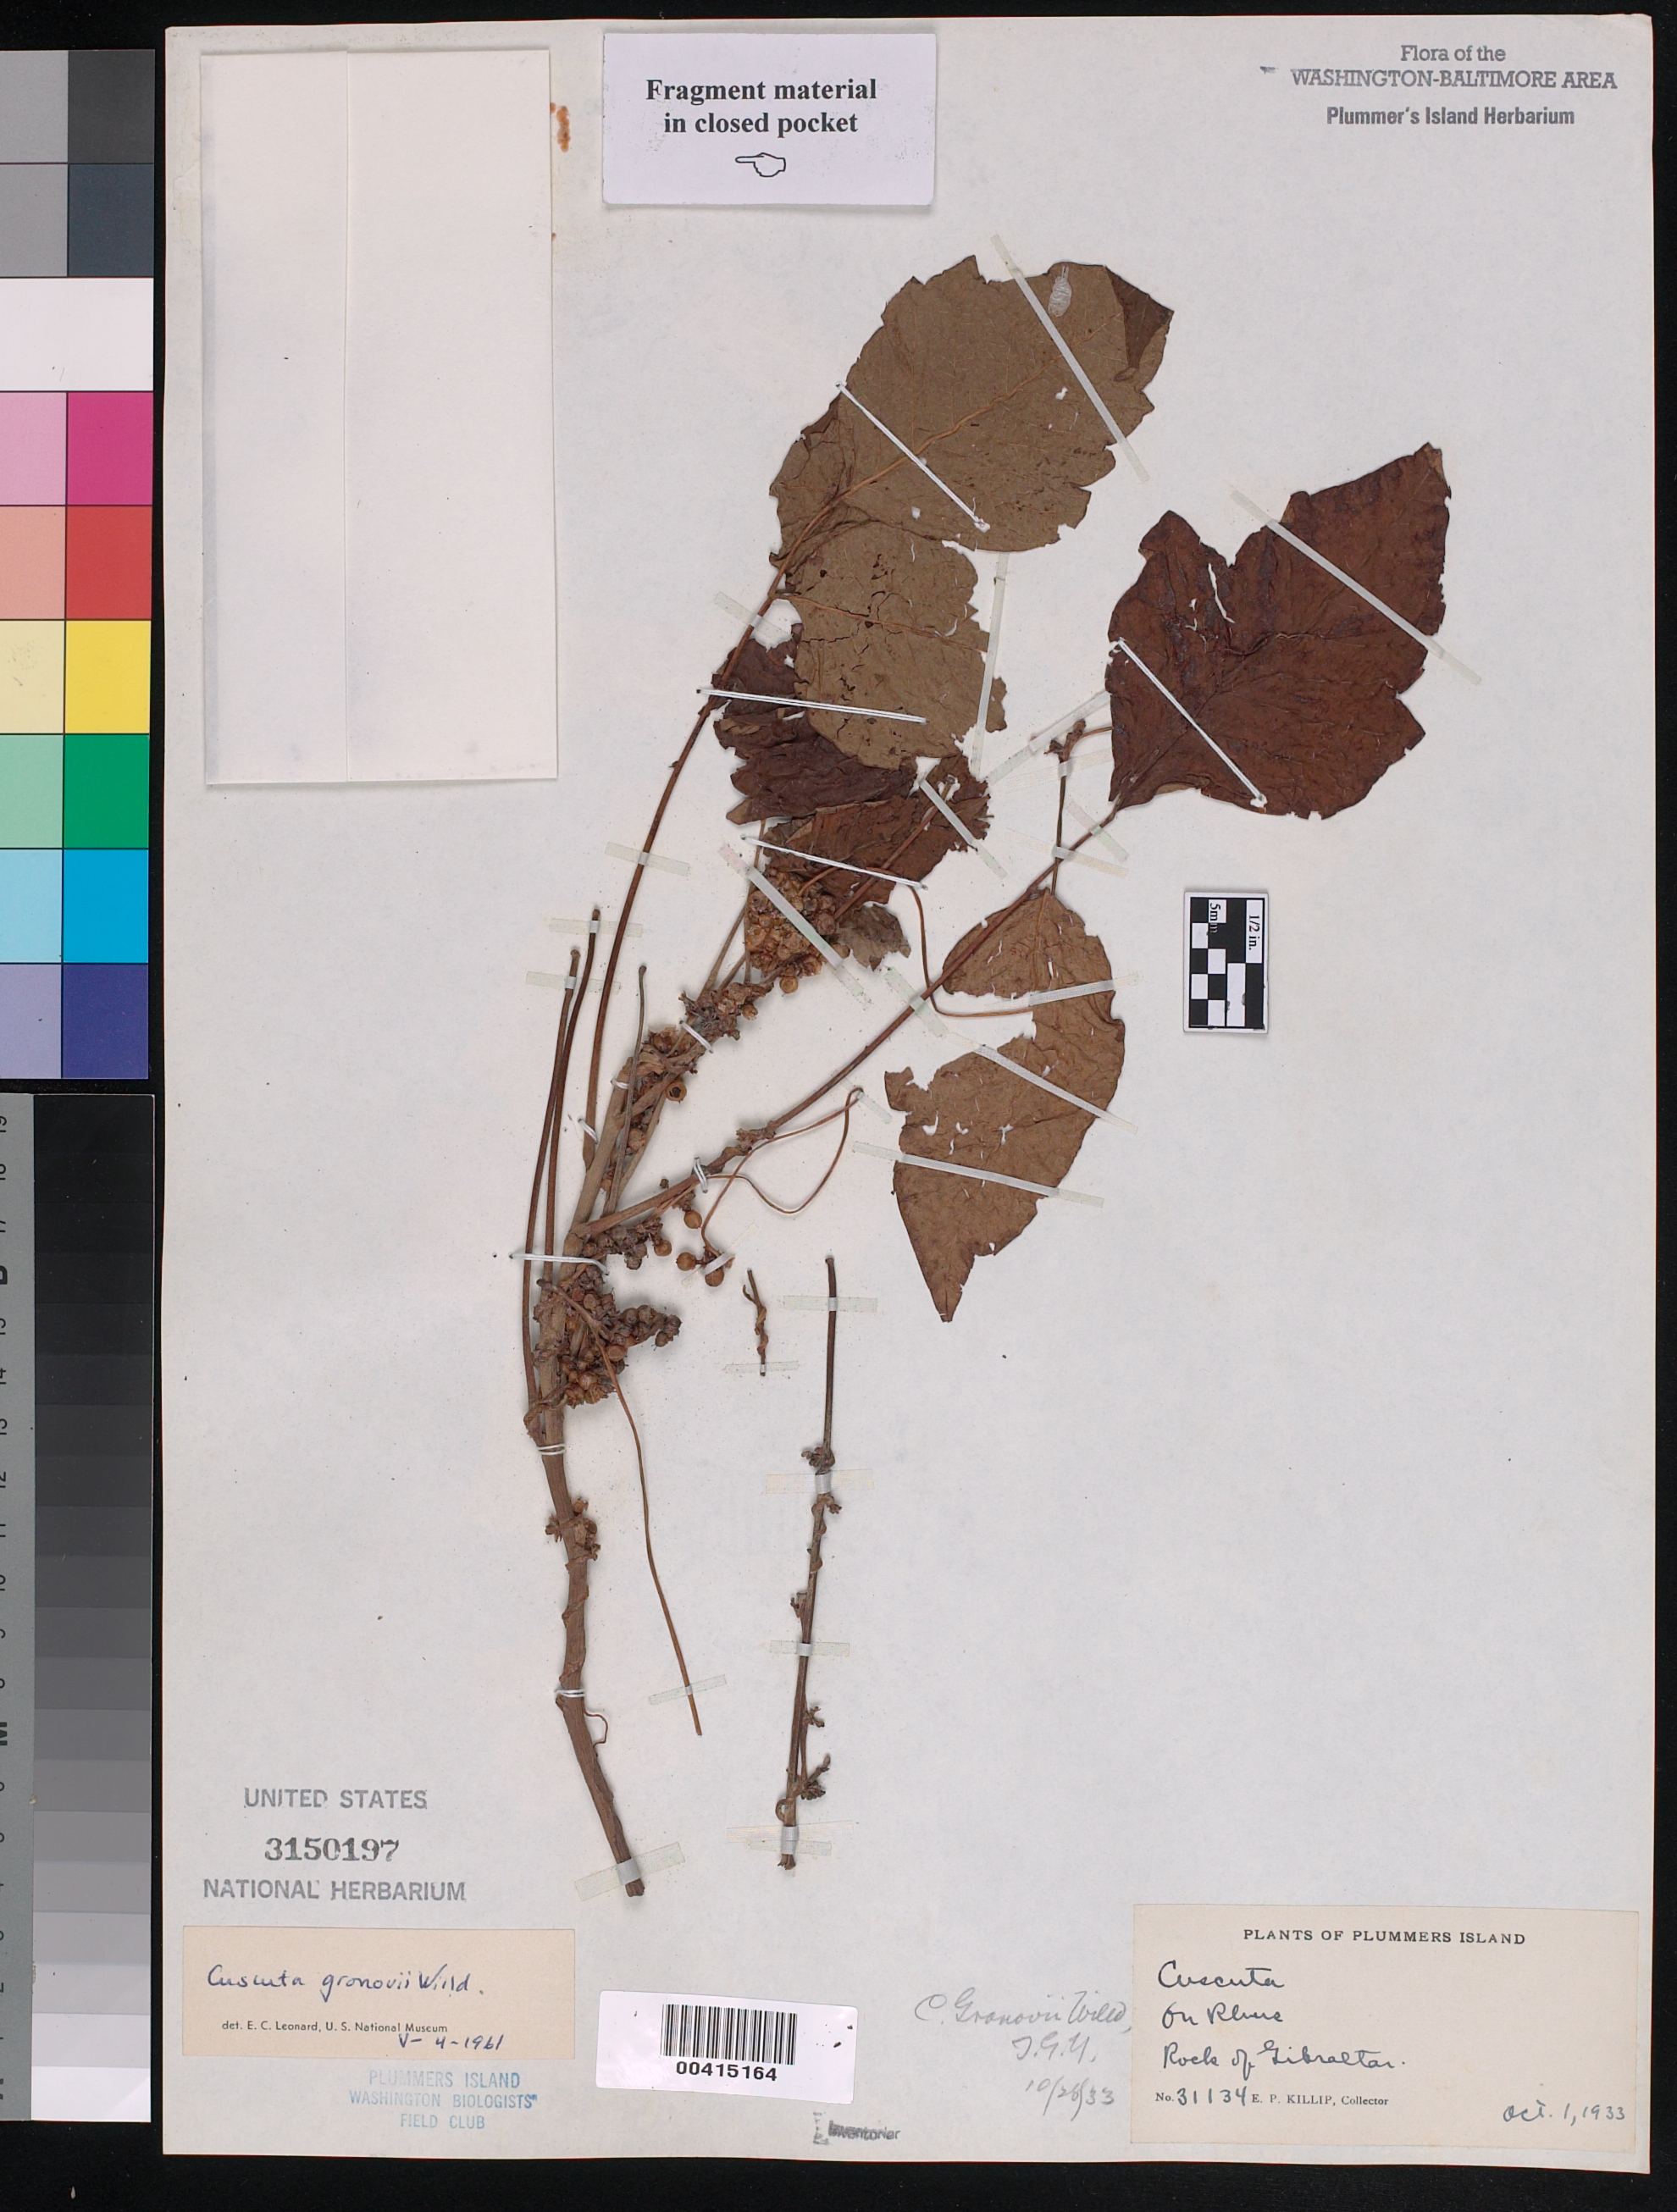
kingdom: Plantae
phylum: Tracheophyta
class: Magnoliopsida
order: Solanales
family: Convolvulaceae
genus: Cuscuta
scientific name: Cuscuta gronovii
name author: Willd. ex Schult.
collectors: E. P. Killip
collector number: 31134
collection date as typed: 01 Oct 1933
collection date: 1933-10-01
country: United States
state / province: Maryland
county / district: Montgomery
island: Plummers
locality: Plummer's Island; Rock of Gibraltar C. & O. Canal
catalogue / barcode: US 3150197